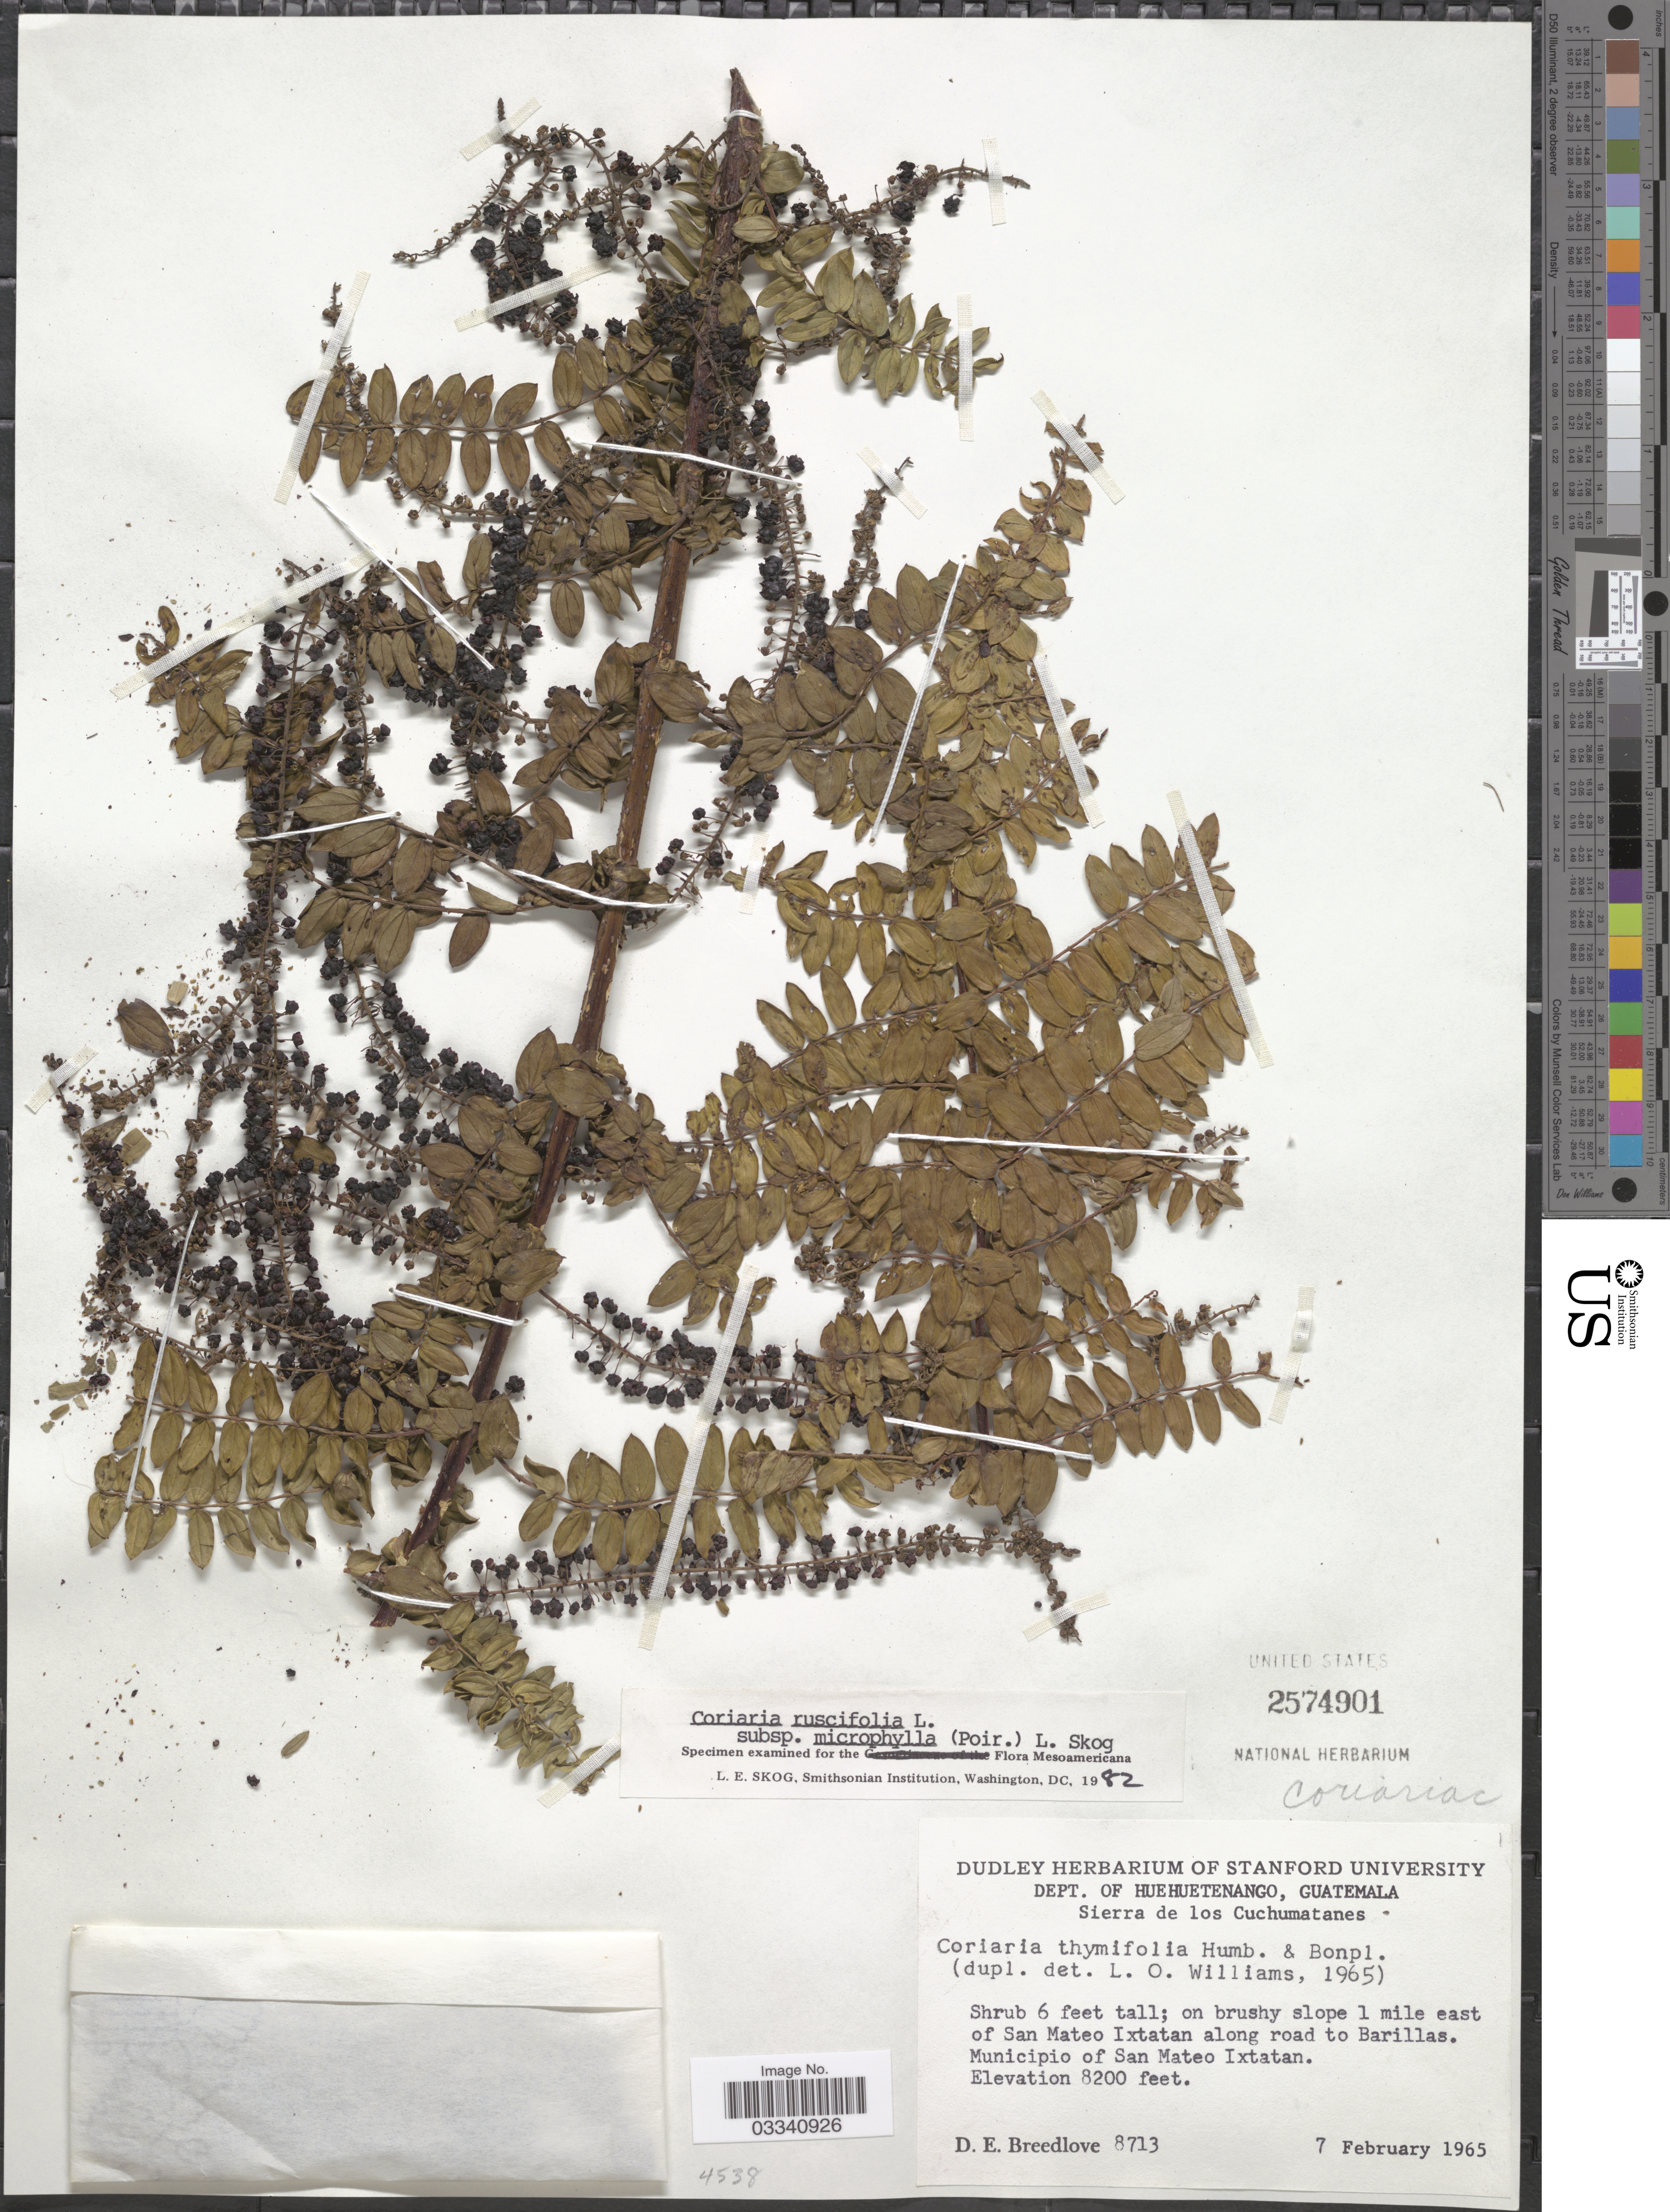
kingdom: Plantae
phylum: Tracheophyta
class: Magnoliopsida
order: Cucurbitales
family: Coriariaceae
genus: Coriaria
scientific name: Coriaria ruscifolia subsp. microphylla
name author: (Poir.) L.E. Skog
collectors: D. E. Breedlove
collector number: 8713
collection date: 1965-02-07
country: Guatemala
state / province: Huehuetenango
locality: Dept. of Huehuetenango, Sierra de los Cuchumatanes, on brushy slope 1 mile east of San Mateo Ixtatan along road to Barillas. Municipio of San Mateo Ixtatan.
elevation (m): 2499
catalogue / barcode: US 2574901